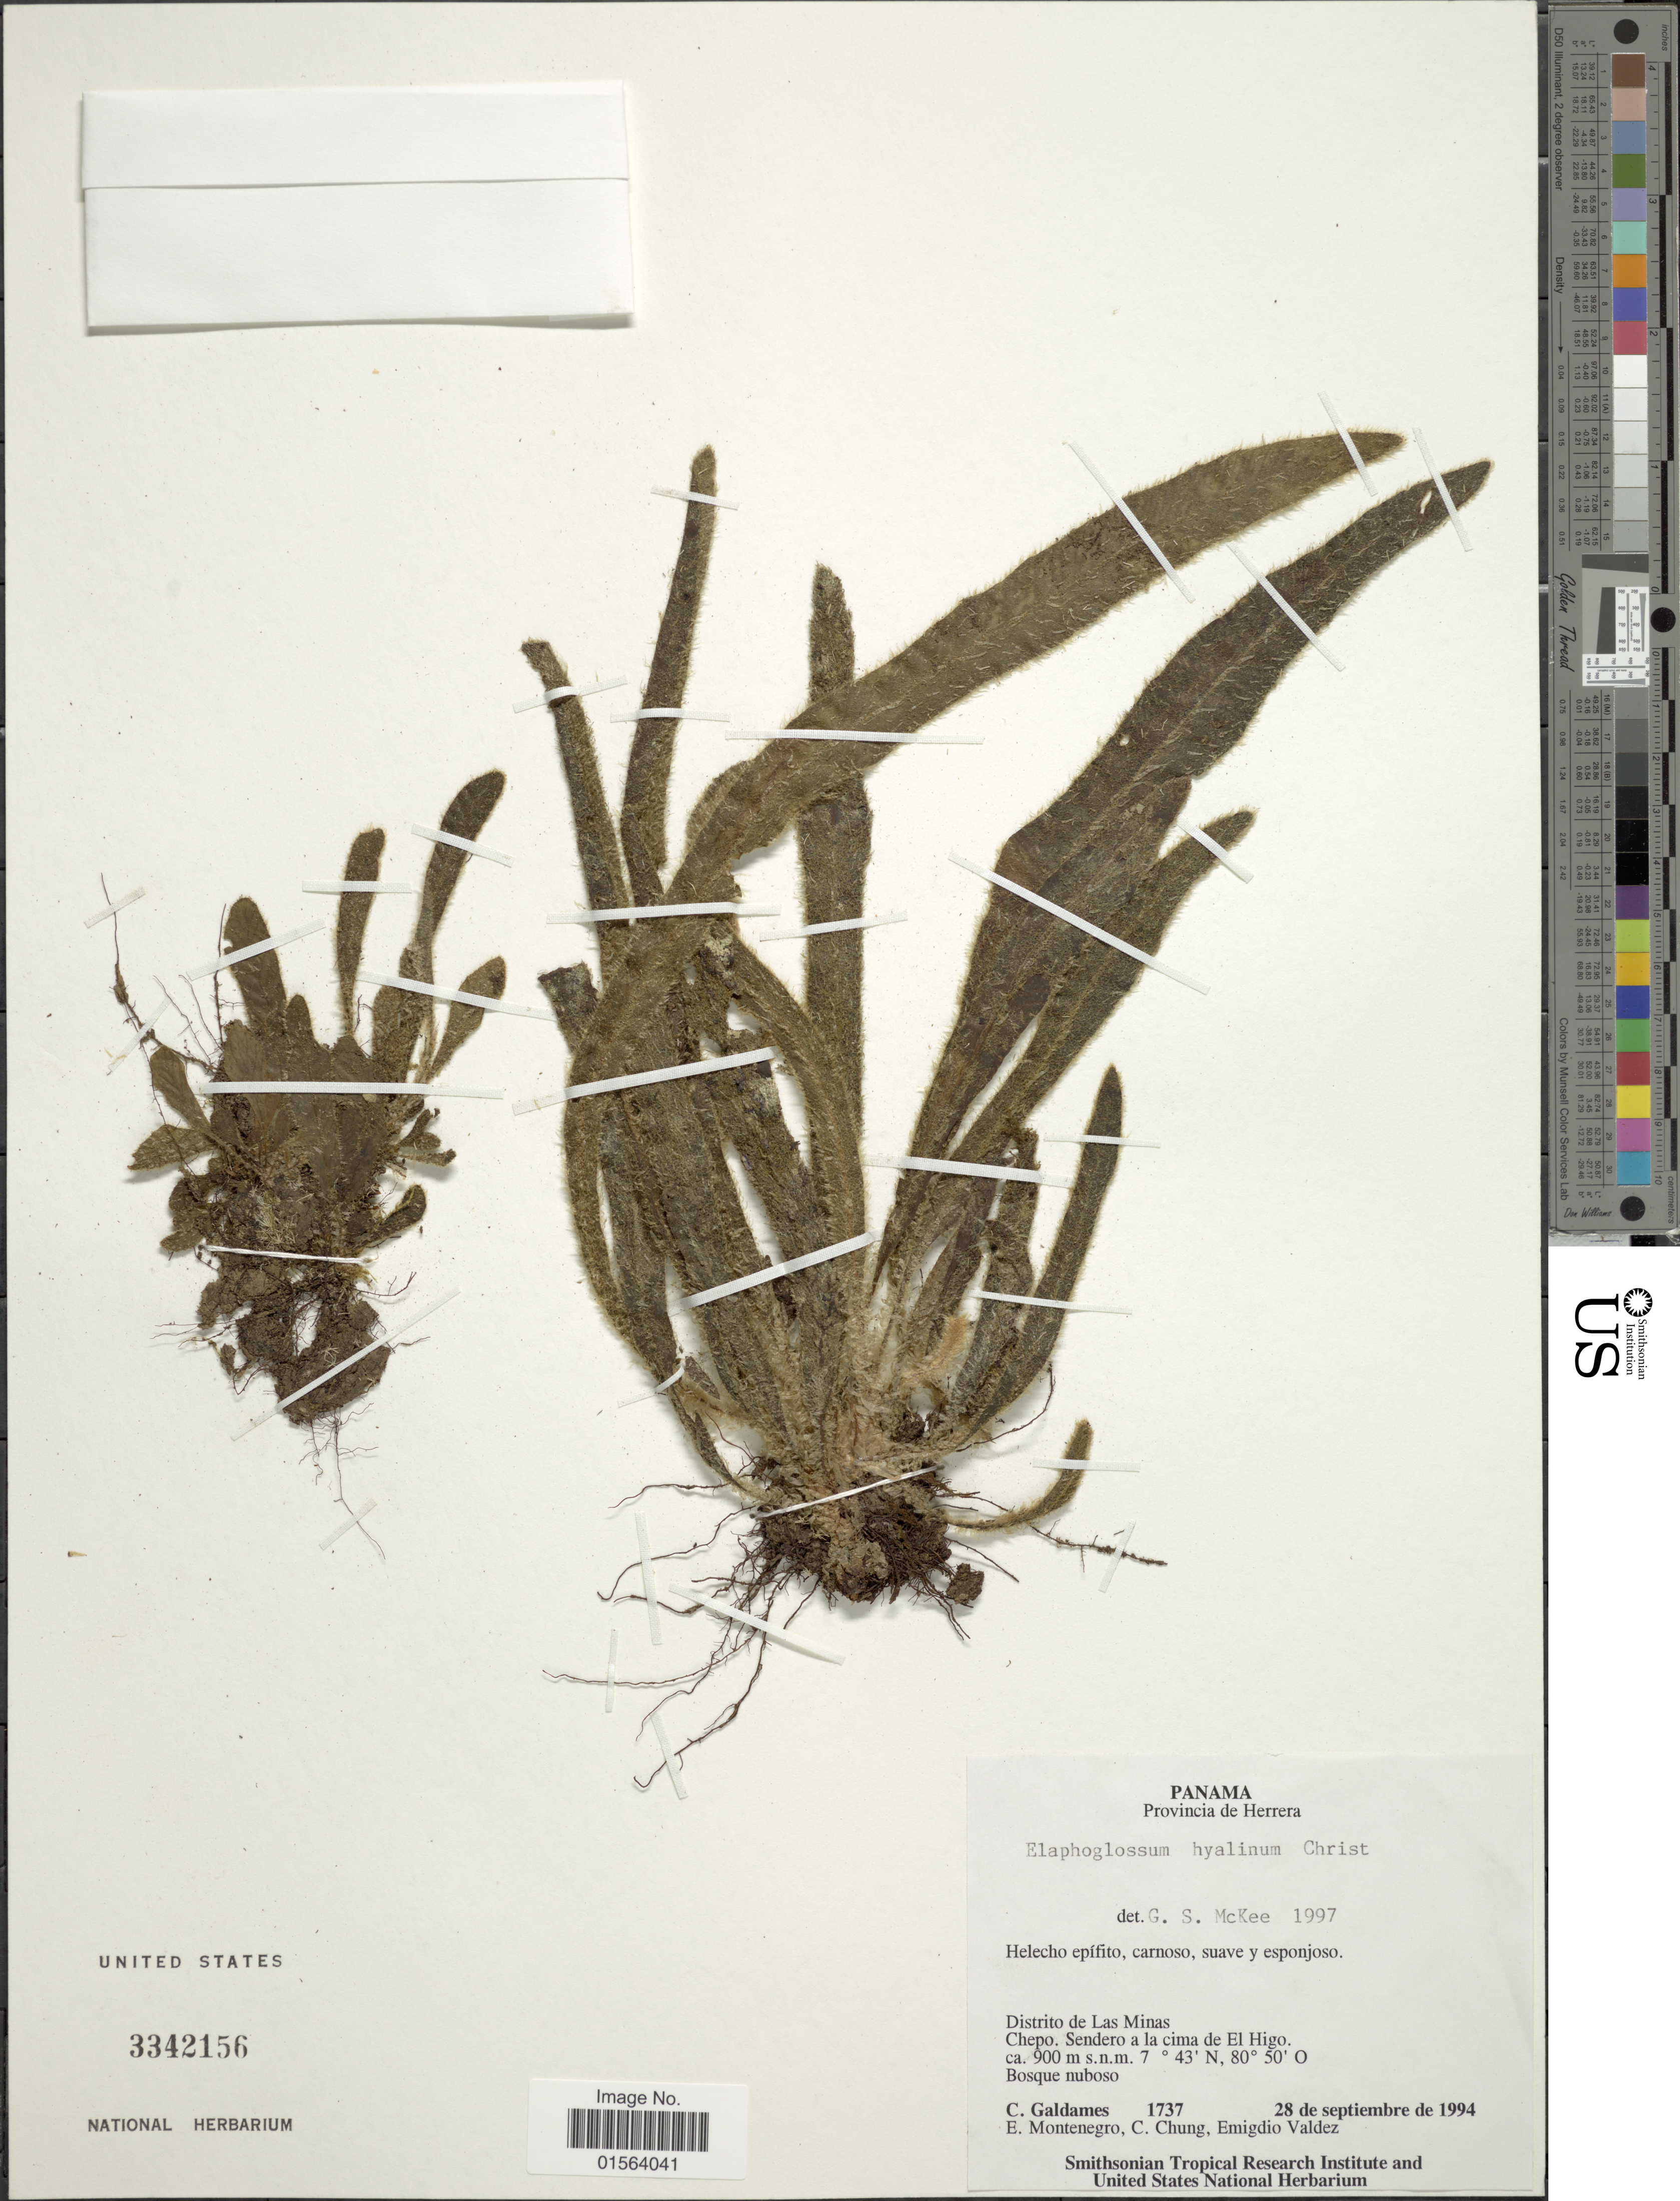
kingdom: Plantae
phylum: Tracheophyta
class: Polypodiopsida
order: Polypodiales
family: Dryopteridaceae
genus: Elaphoglossum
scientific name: Elaphoglossum hyalinum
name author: Christ in Pittier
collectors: C. Galdames, E. Montenegro, C. Chung & E. Valdez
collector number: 1737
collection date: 1994-09-28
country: Panama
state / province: Herrera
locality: Provincia de Herrera, Distrito de Las Minas, Chepo. Sendero a la cima de El Higo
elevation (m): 900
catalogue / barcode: US 342156